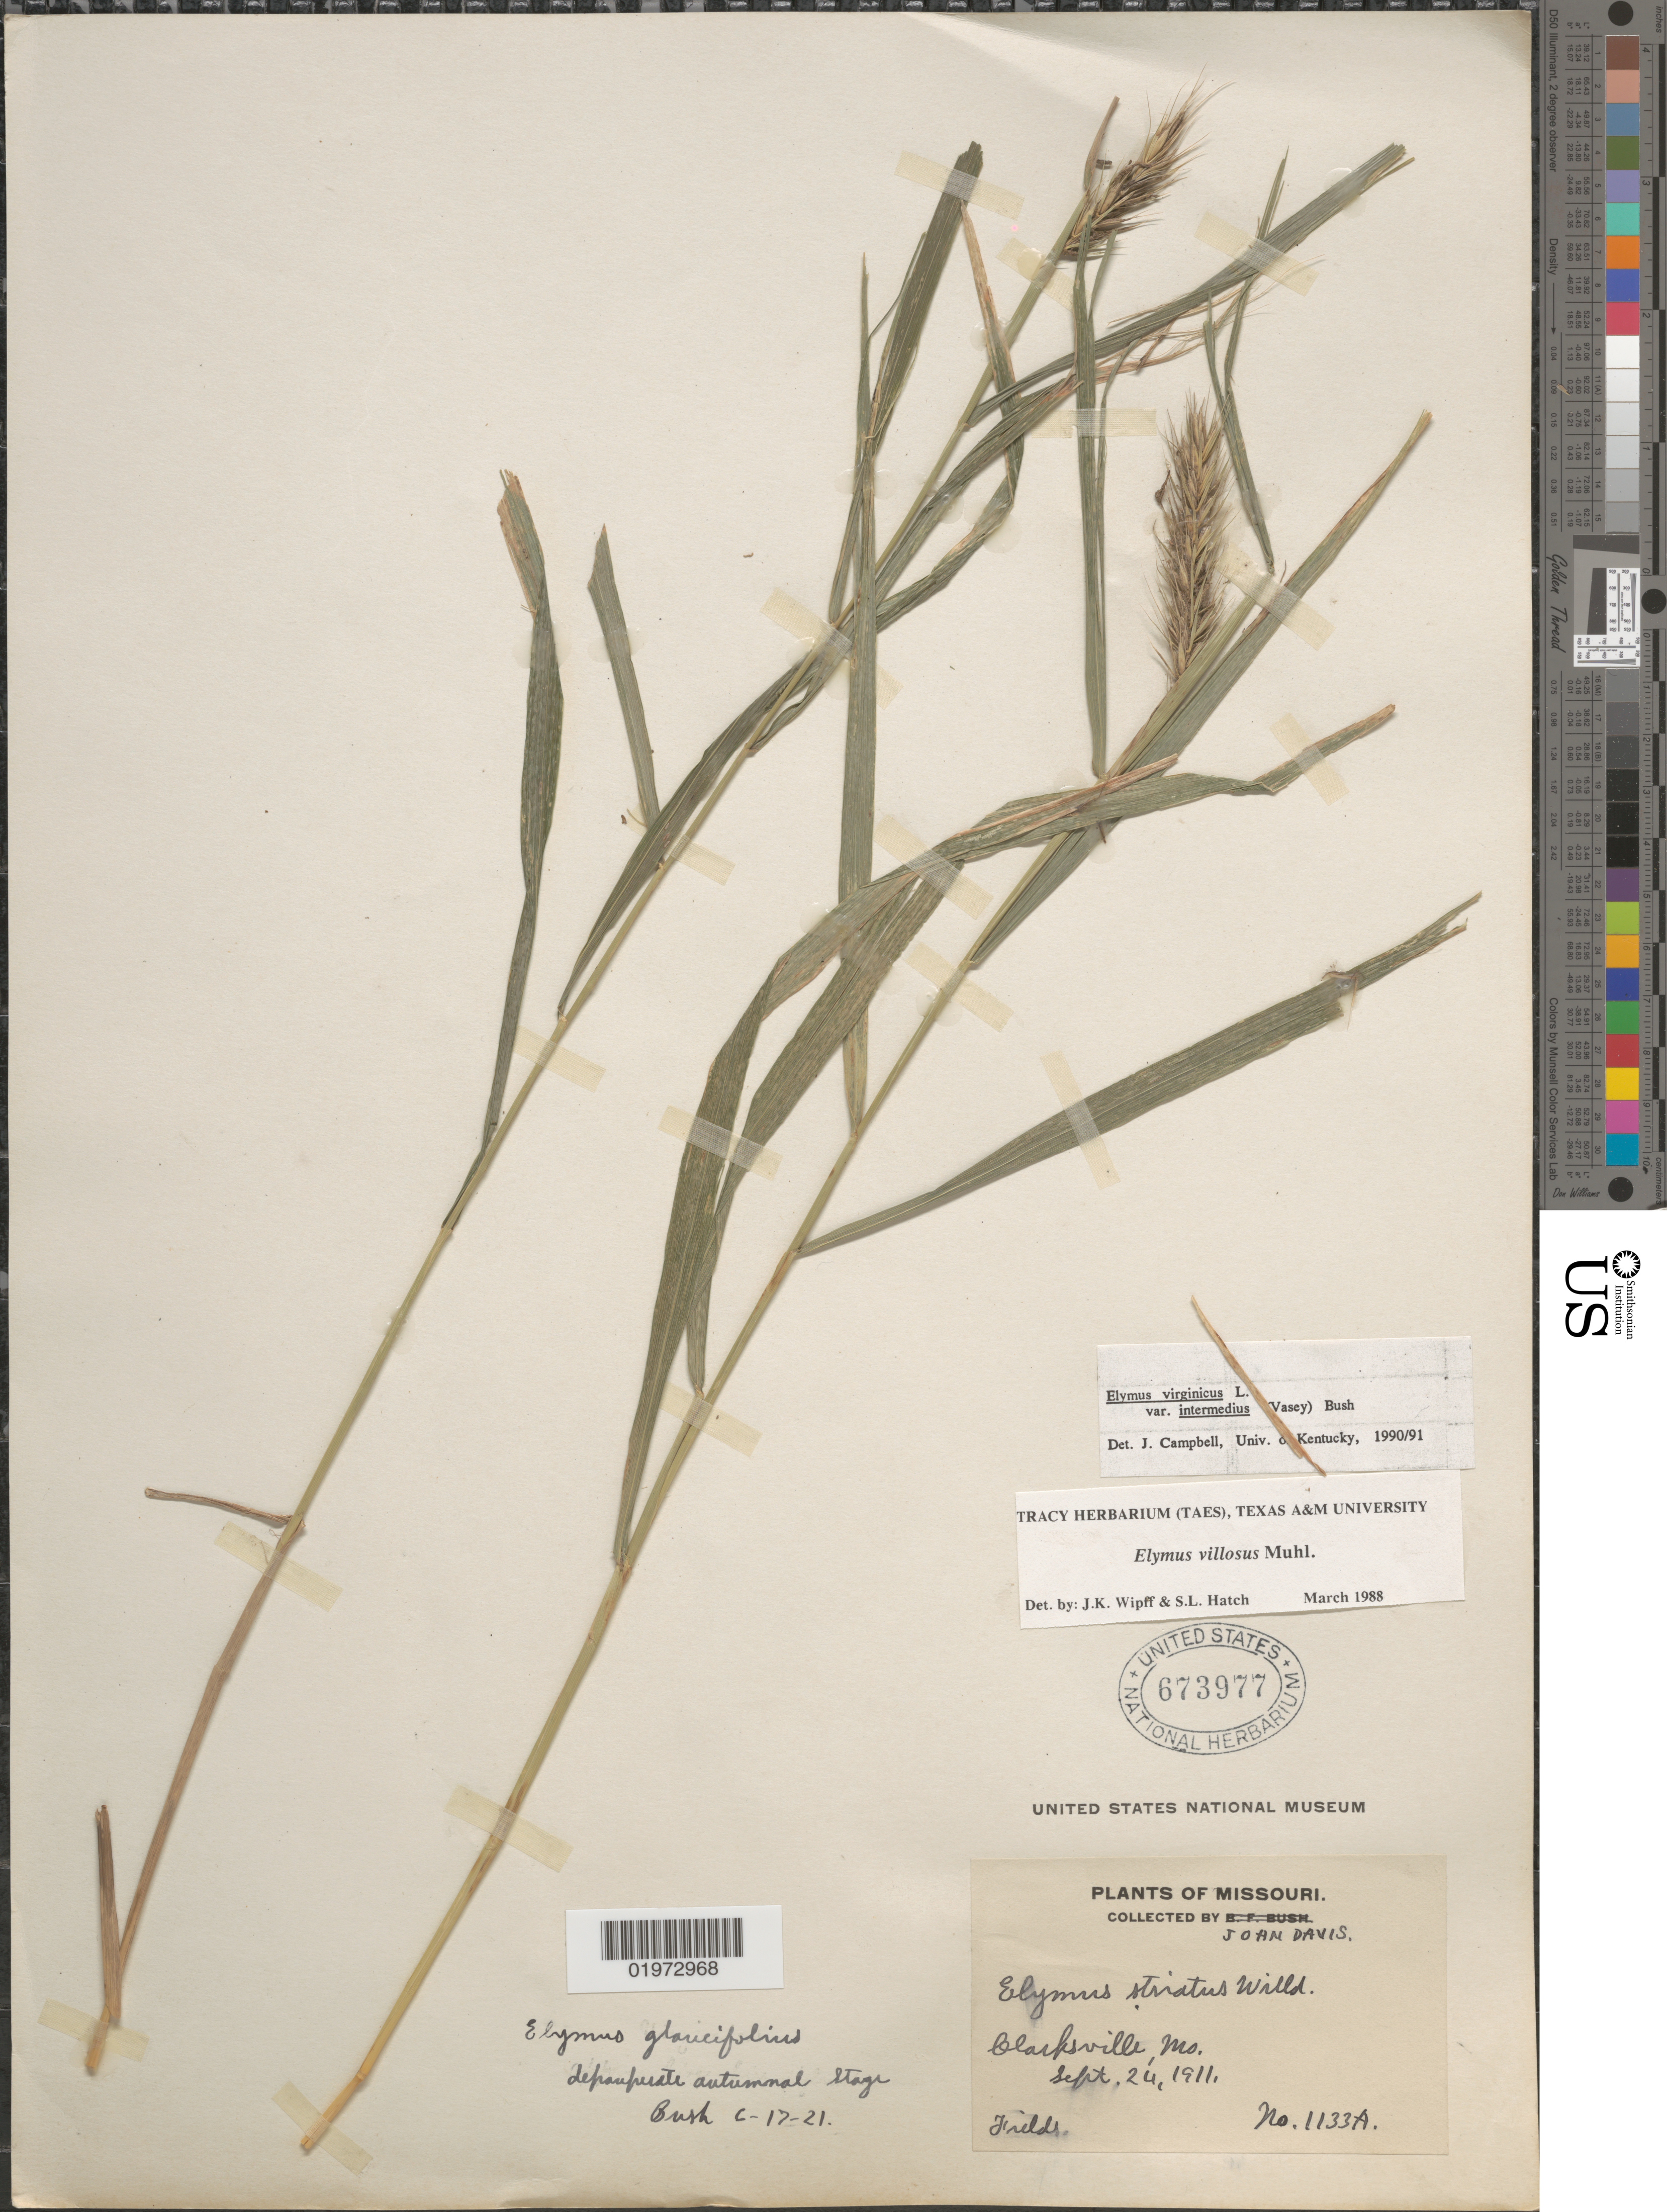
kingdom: Plantae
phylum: Tracheophyta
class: Liliopsida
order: Poales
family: Poaceae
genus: Elymus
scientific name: Elymus virginicus var. intermedius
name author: L.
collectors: J. Davis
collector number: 1133A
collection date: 1911-09-24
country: United States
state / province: Missouri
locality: Clarksville.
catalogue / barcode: US 673977